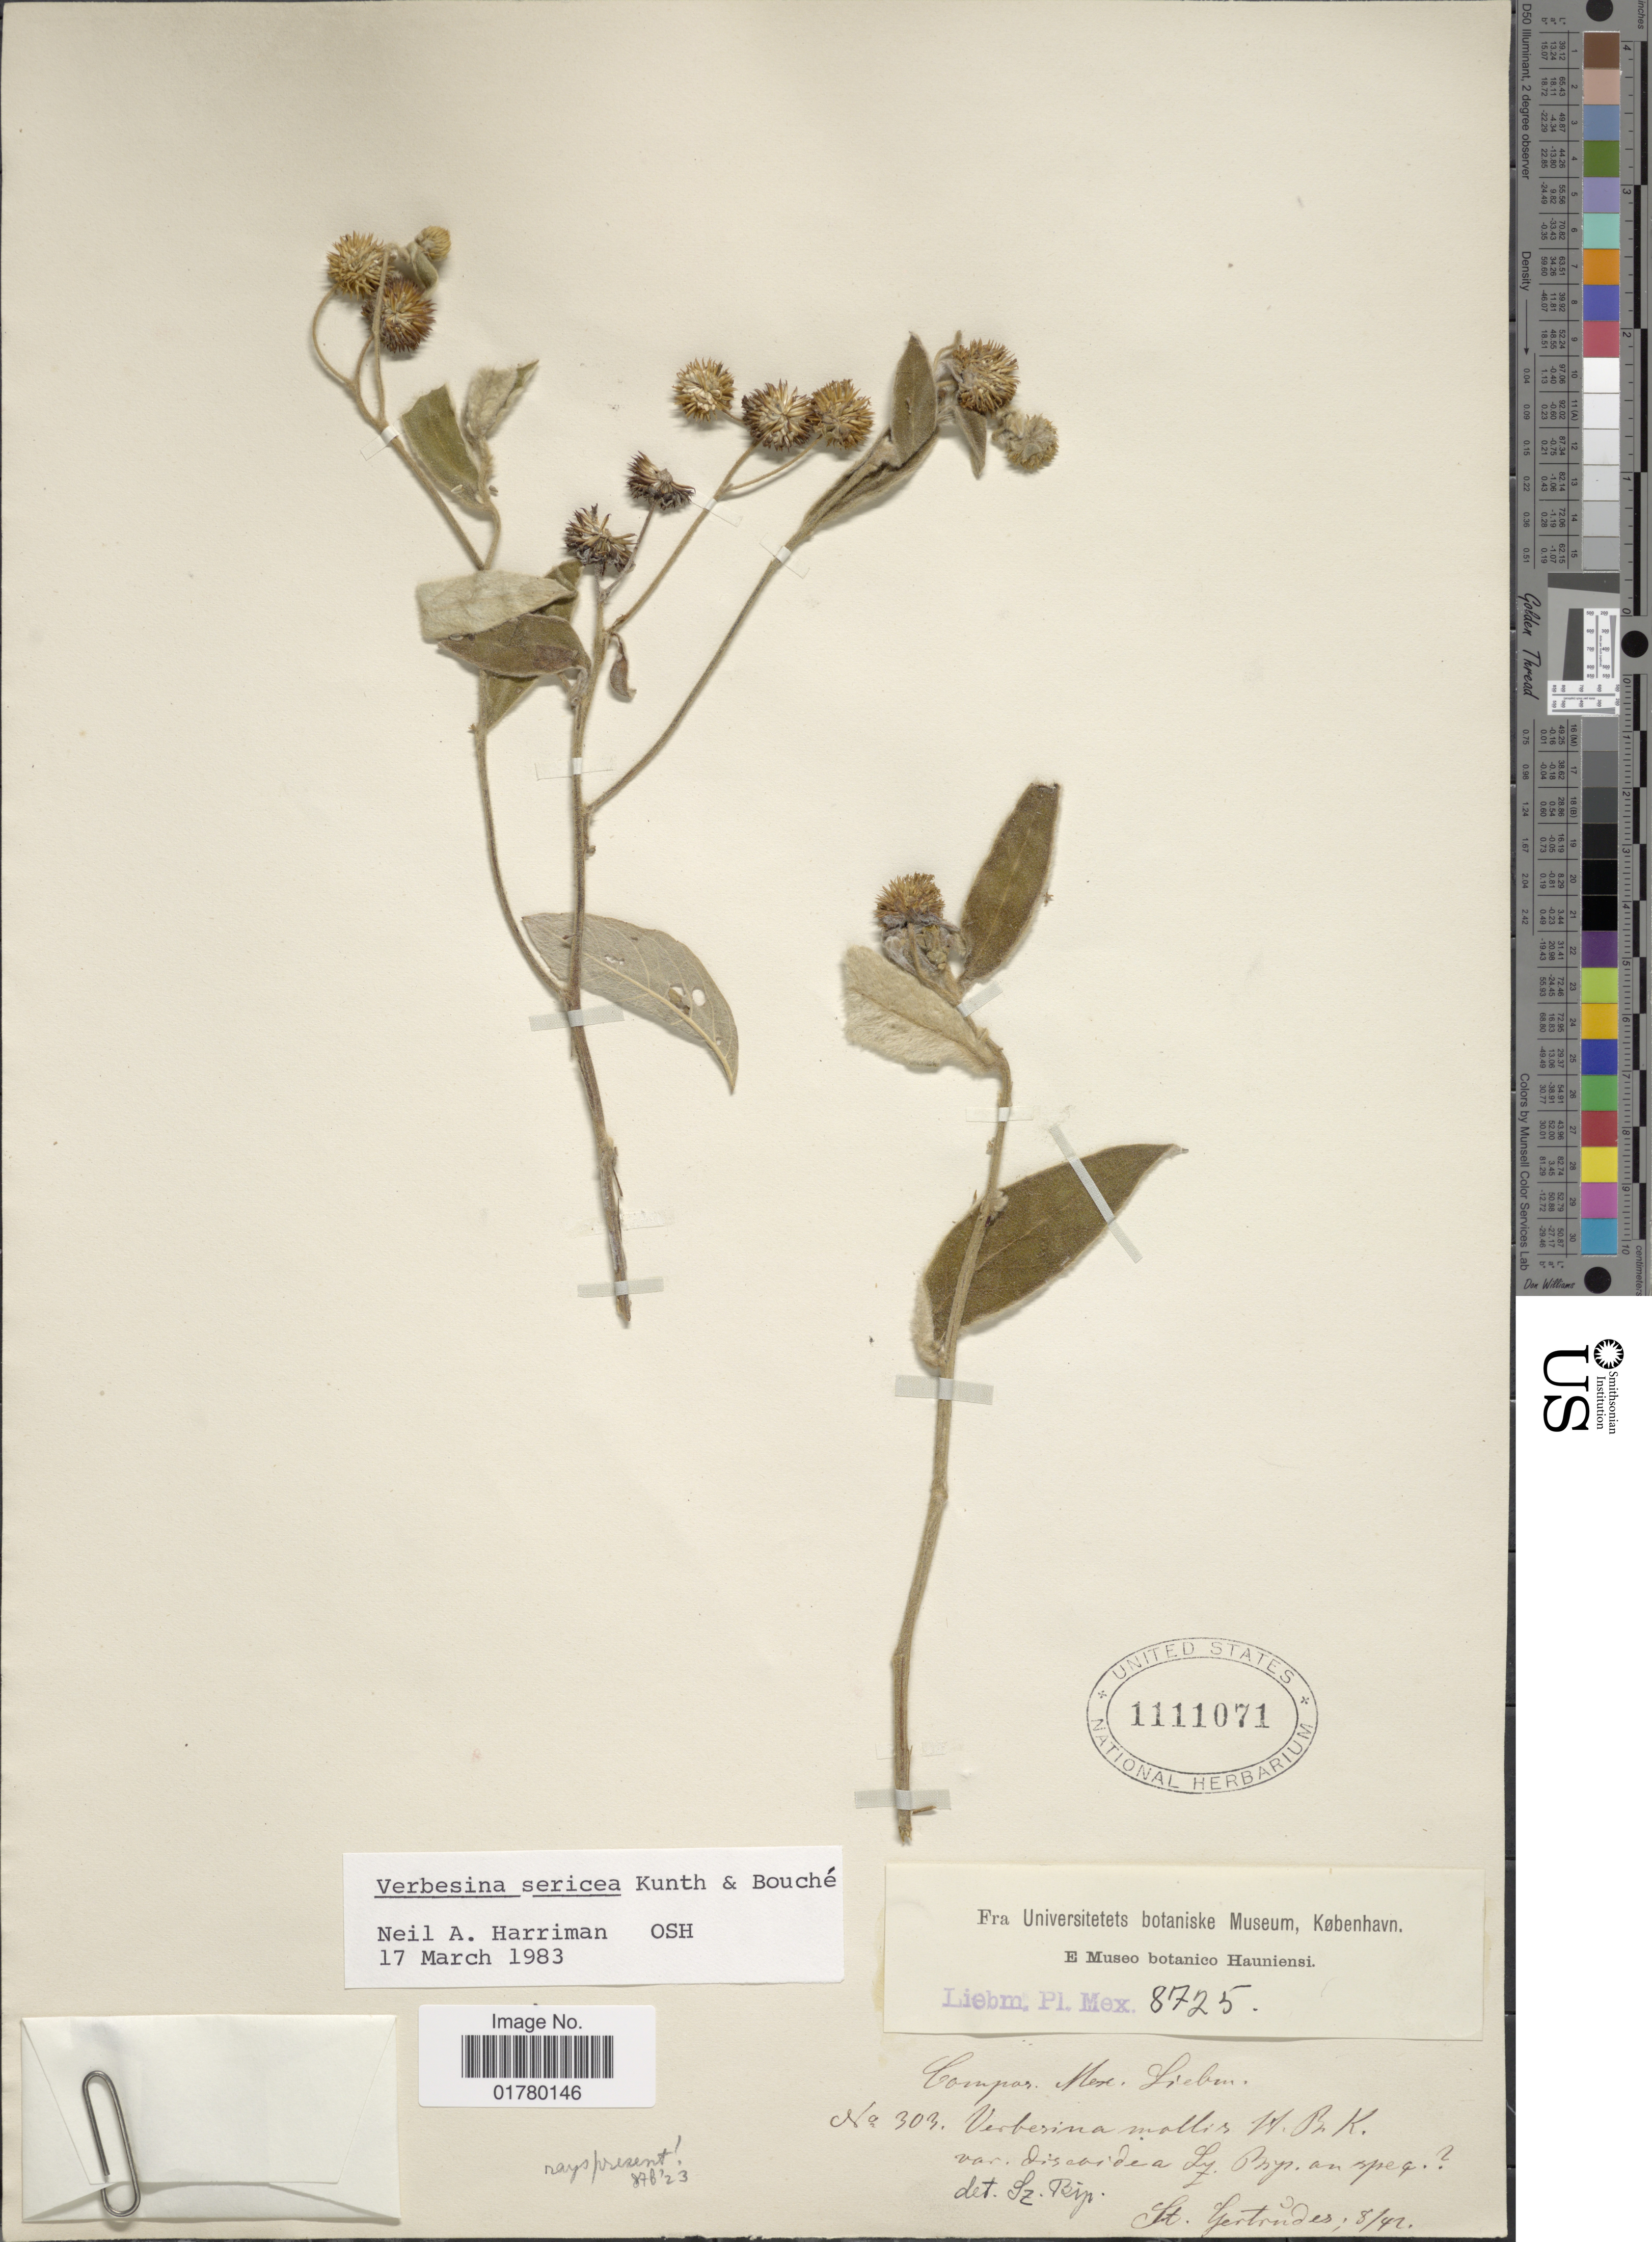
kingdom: Plantae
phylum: Tracheophyta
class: Magnoliopsida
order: Asterales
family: Asteraceae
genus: Verbesina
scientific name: Verbesina sericea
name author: Kunth & C.D. Bouché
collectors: M. Liberman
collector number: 8725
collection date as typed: Transcribed d/m/y: /8/42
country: Mexico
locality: St. Gertrudes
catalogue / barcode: US 1111071